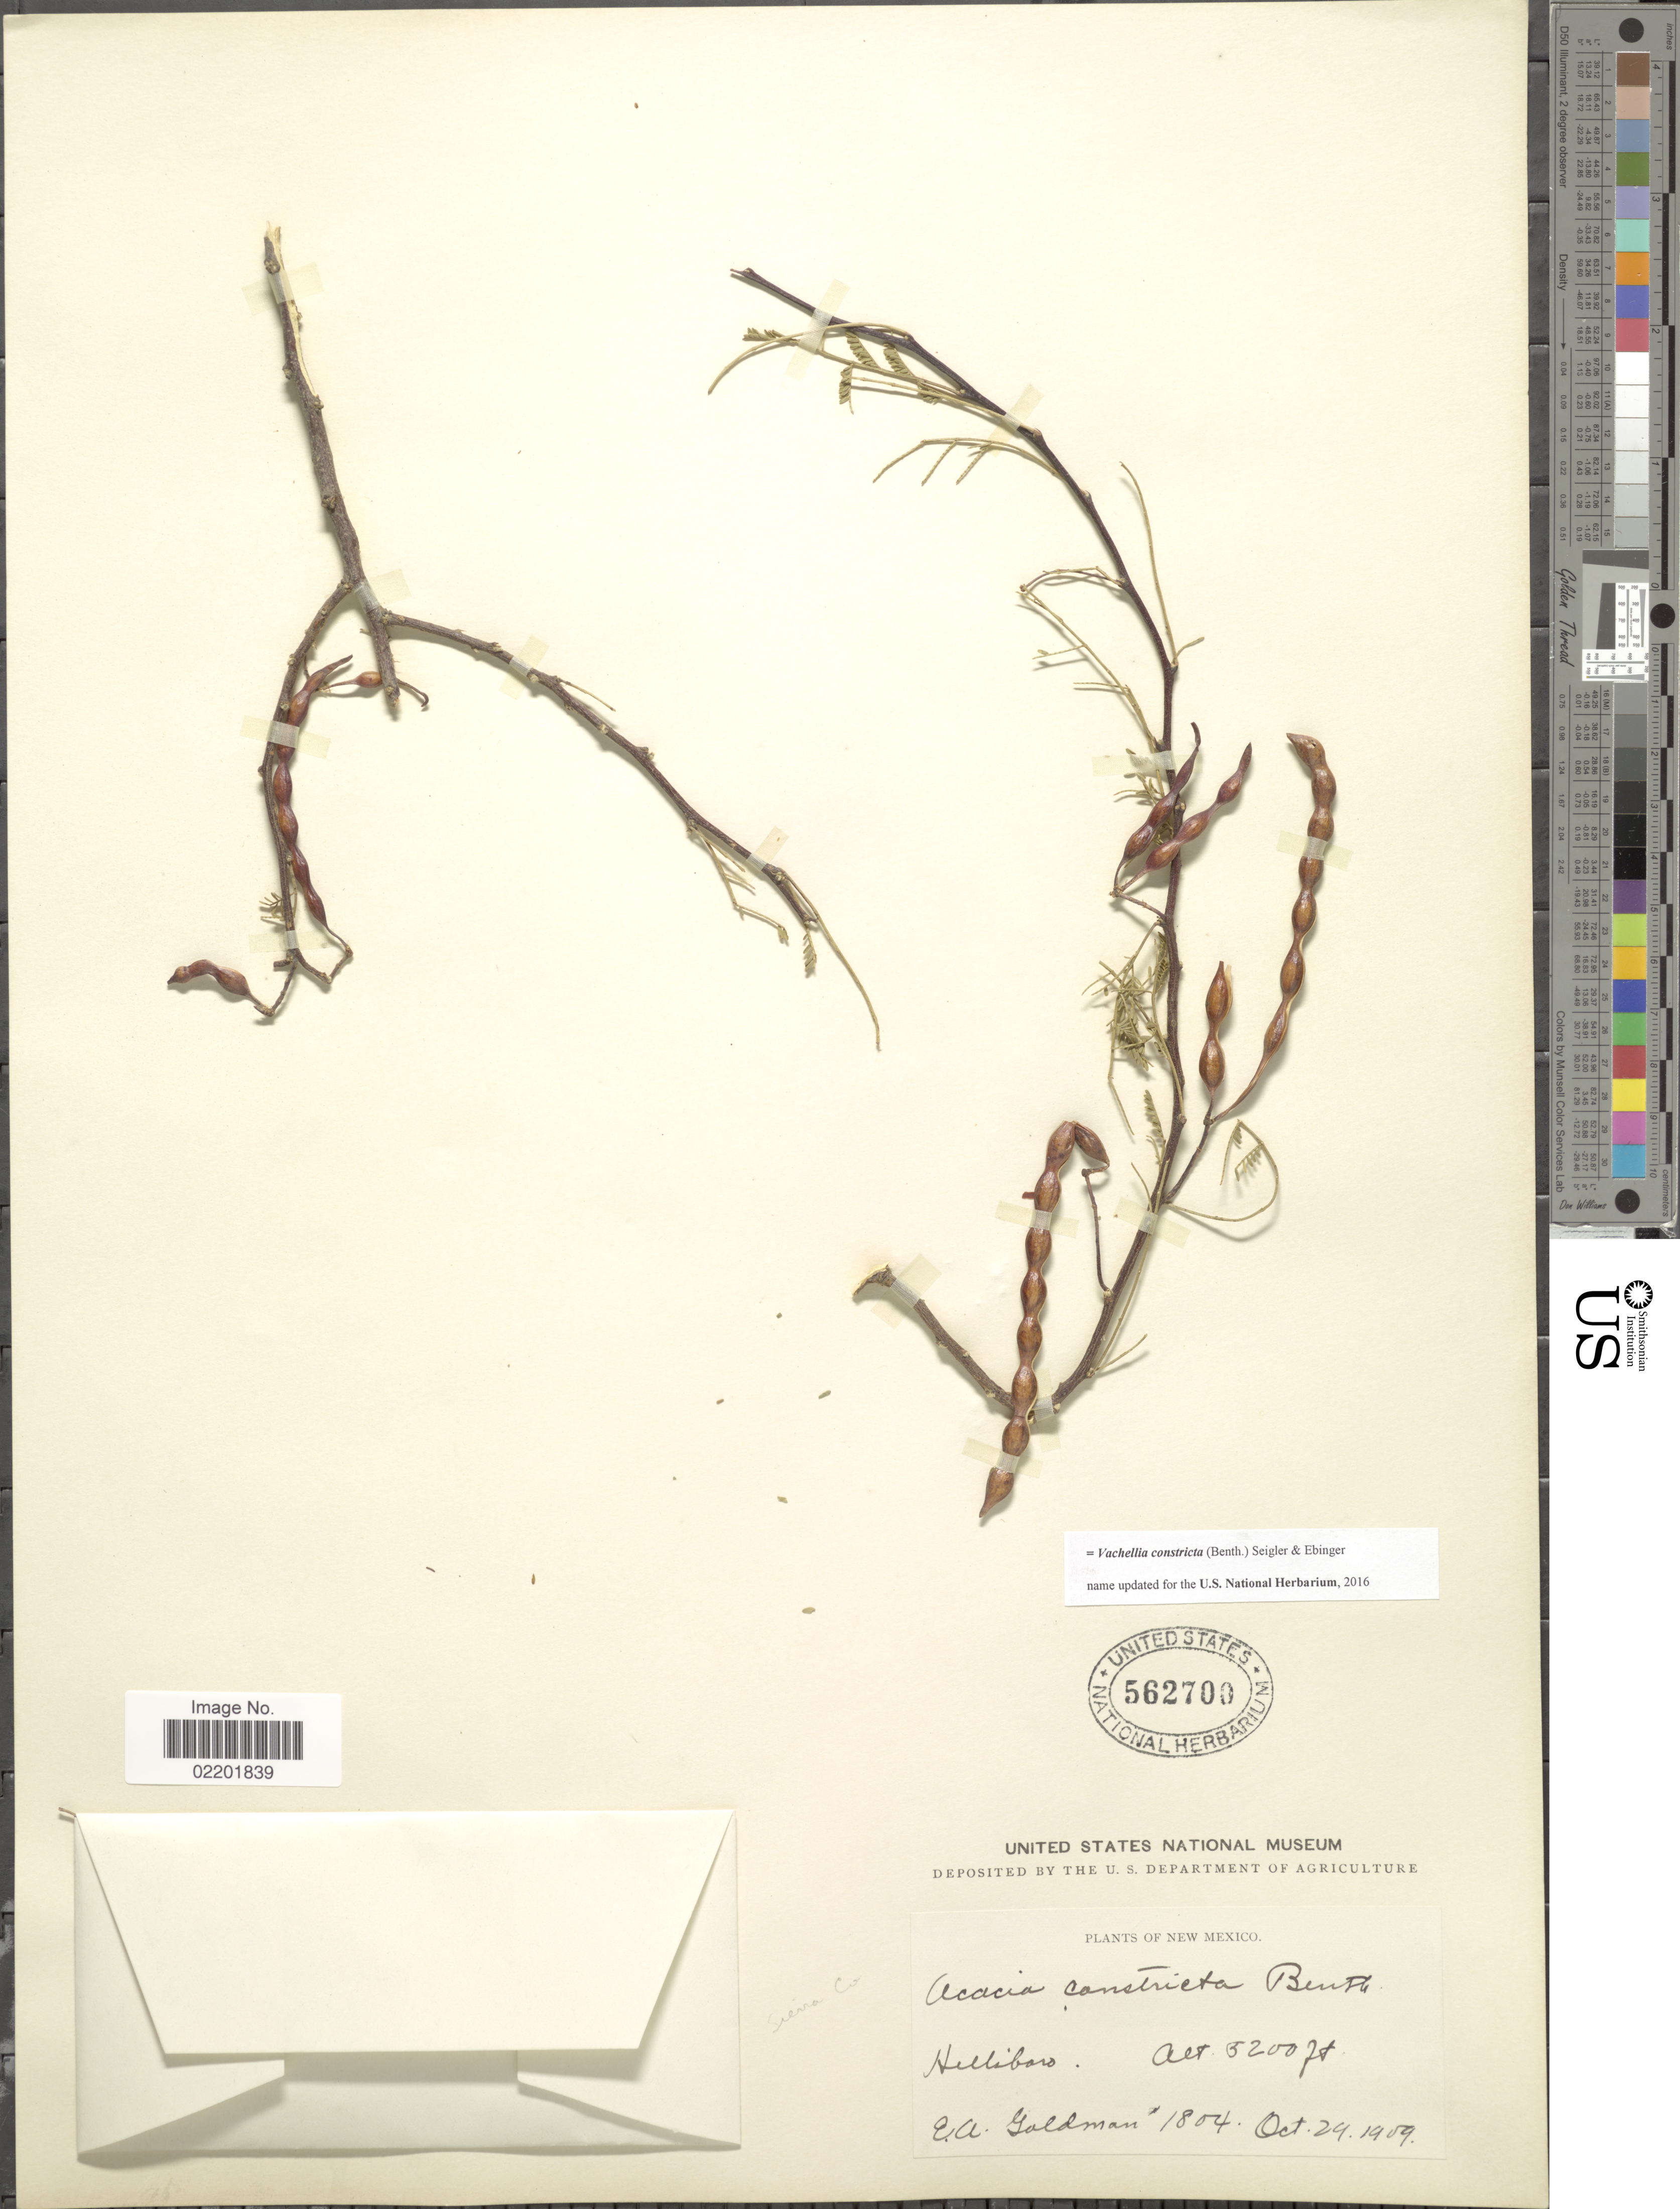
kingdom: Plantae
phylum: Tracheophyta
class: Magnoliopsida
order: Fabales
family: Fabaceae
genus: Vachellia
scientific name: Vachellia constricta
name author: (Benth.) Seigler & Ebinger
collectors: E. A. Goldman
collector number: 1804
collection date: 1909-10-29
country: United States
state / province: New Mexico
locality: Hillsboro, Sierra Co.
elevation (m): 1585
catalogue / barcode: US 562700